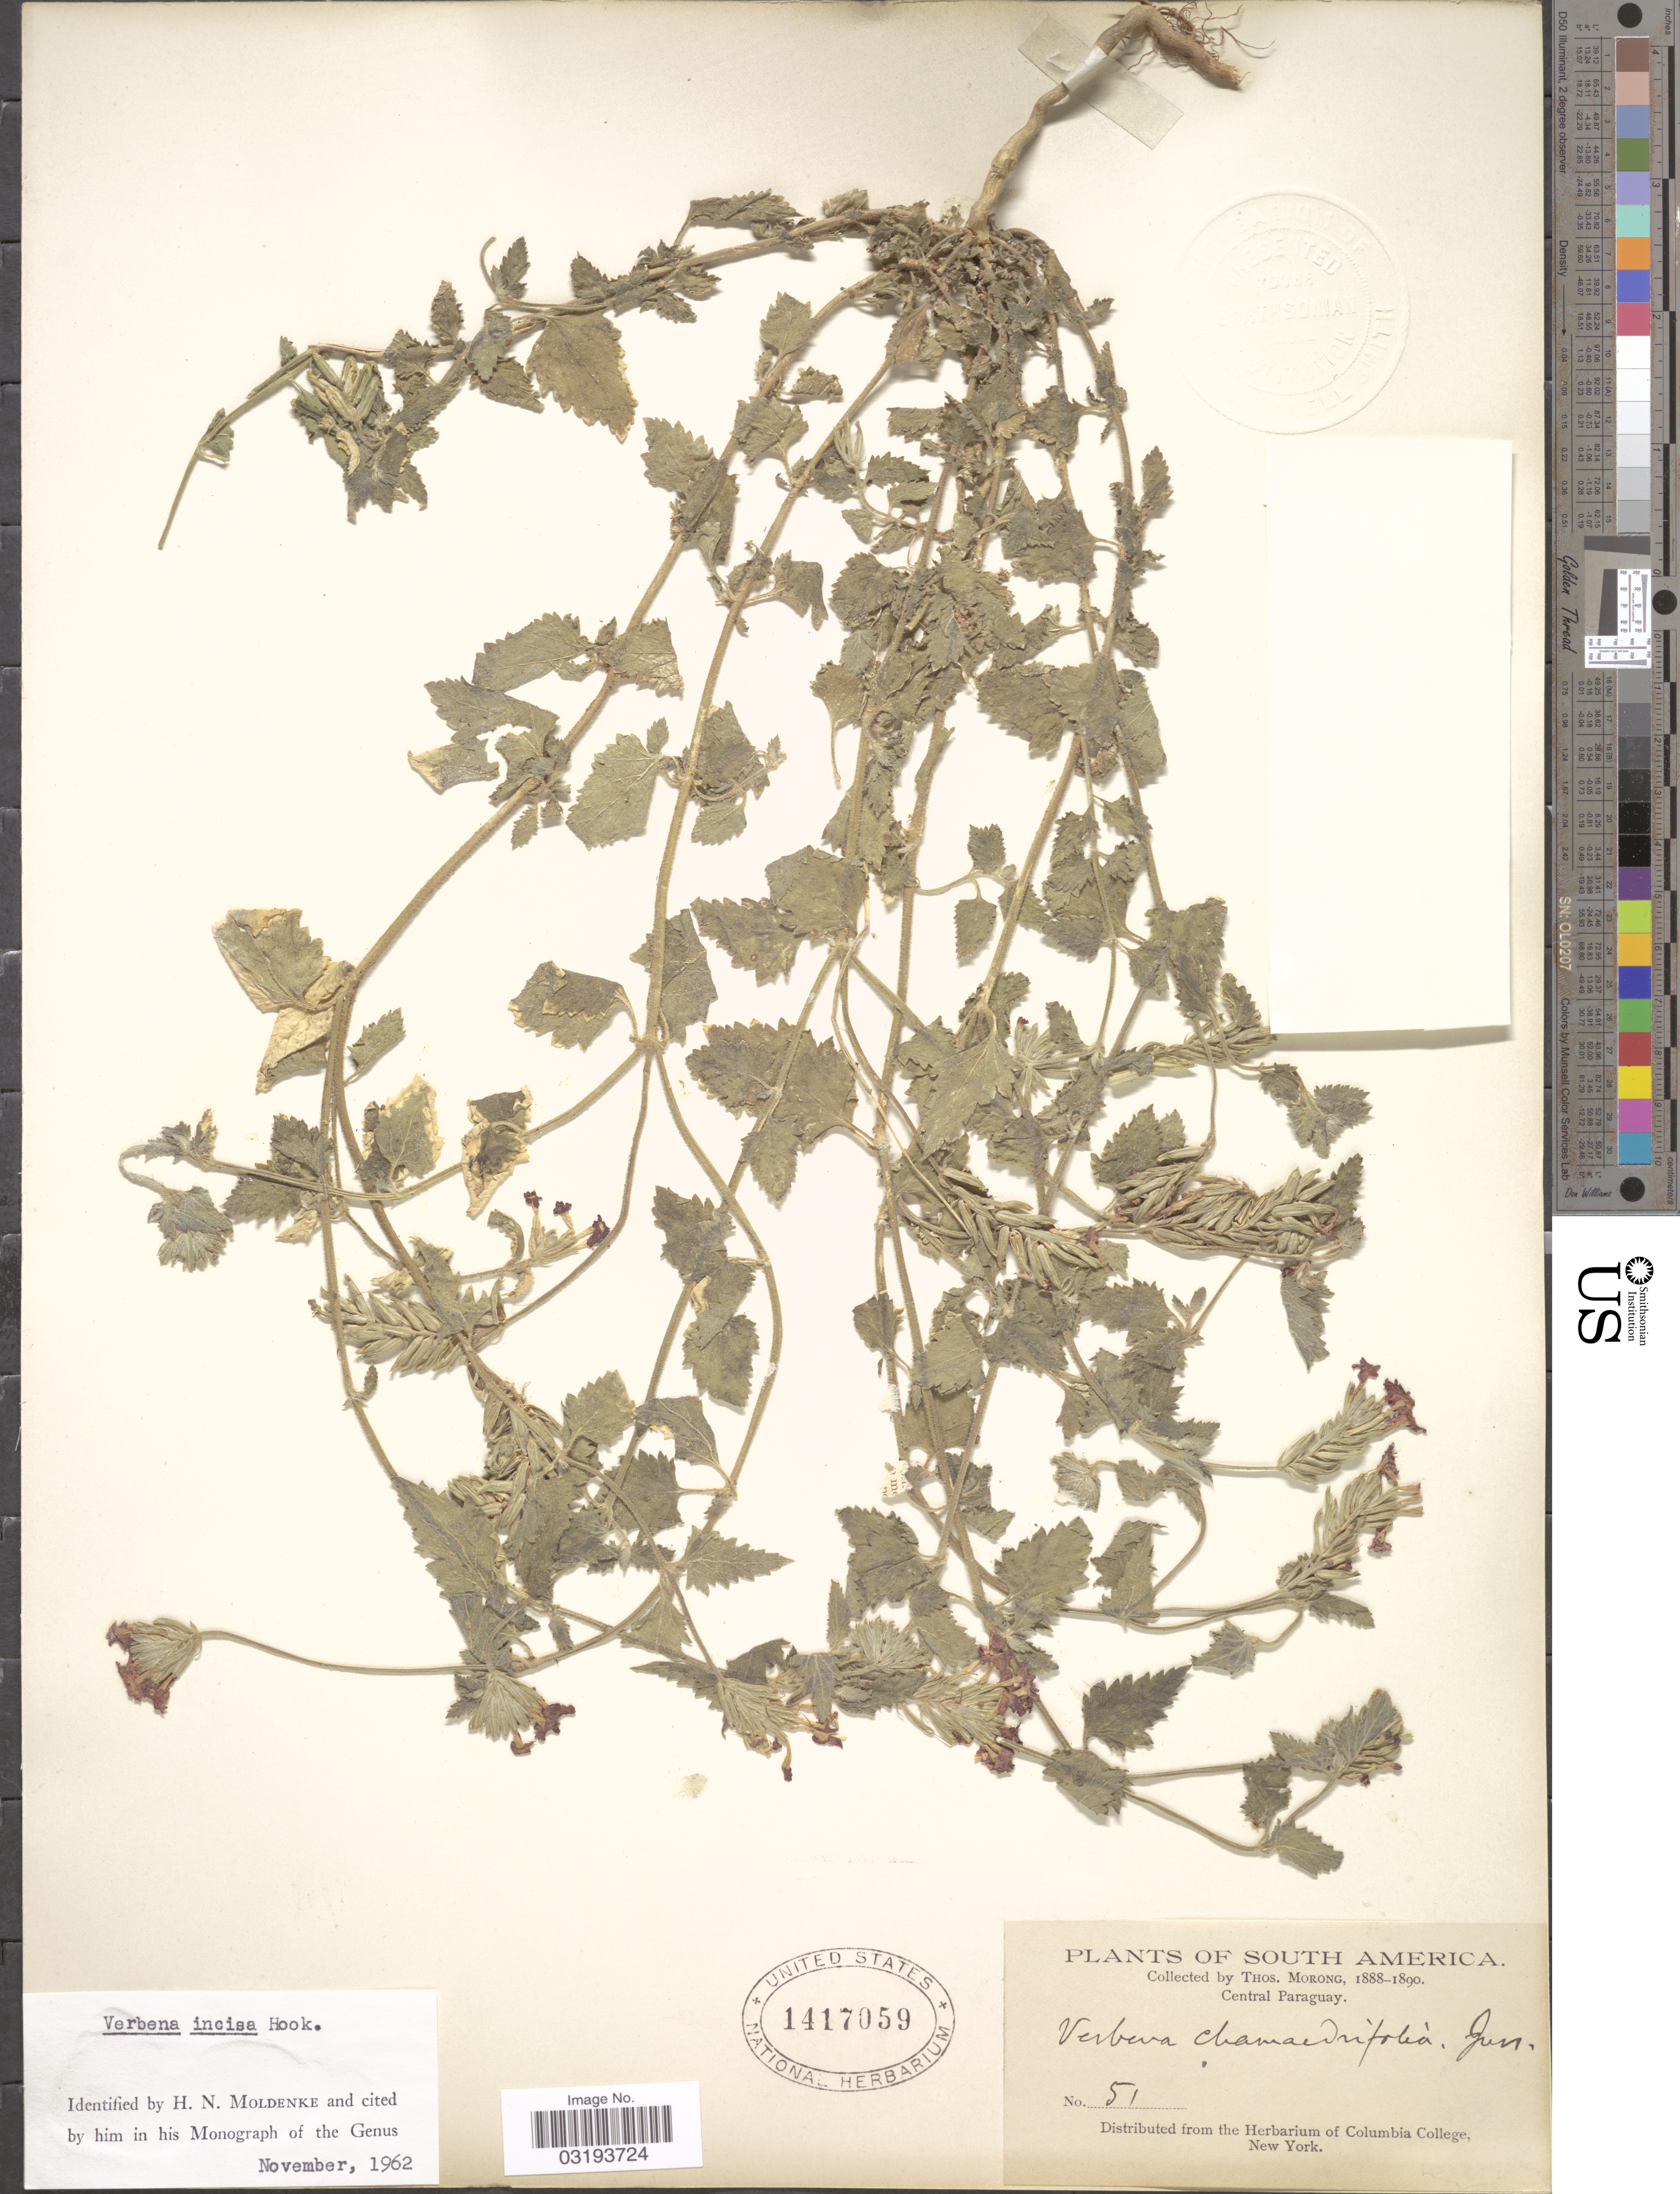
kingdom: Plantae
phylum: Tracheophyta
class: Magnoliopsida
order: Lamiales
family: Verbenaceae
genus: Verbena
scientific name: Verbena incisa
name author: Hook.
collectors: ex herb. T. Morong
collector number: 51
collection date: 1888/1890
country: Paraguay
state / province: Central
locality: Central Paraguay.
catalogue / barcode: US 1417059